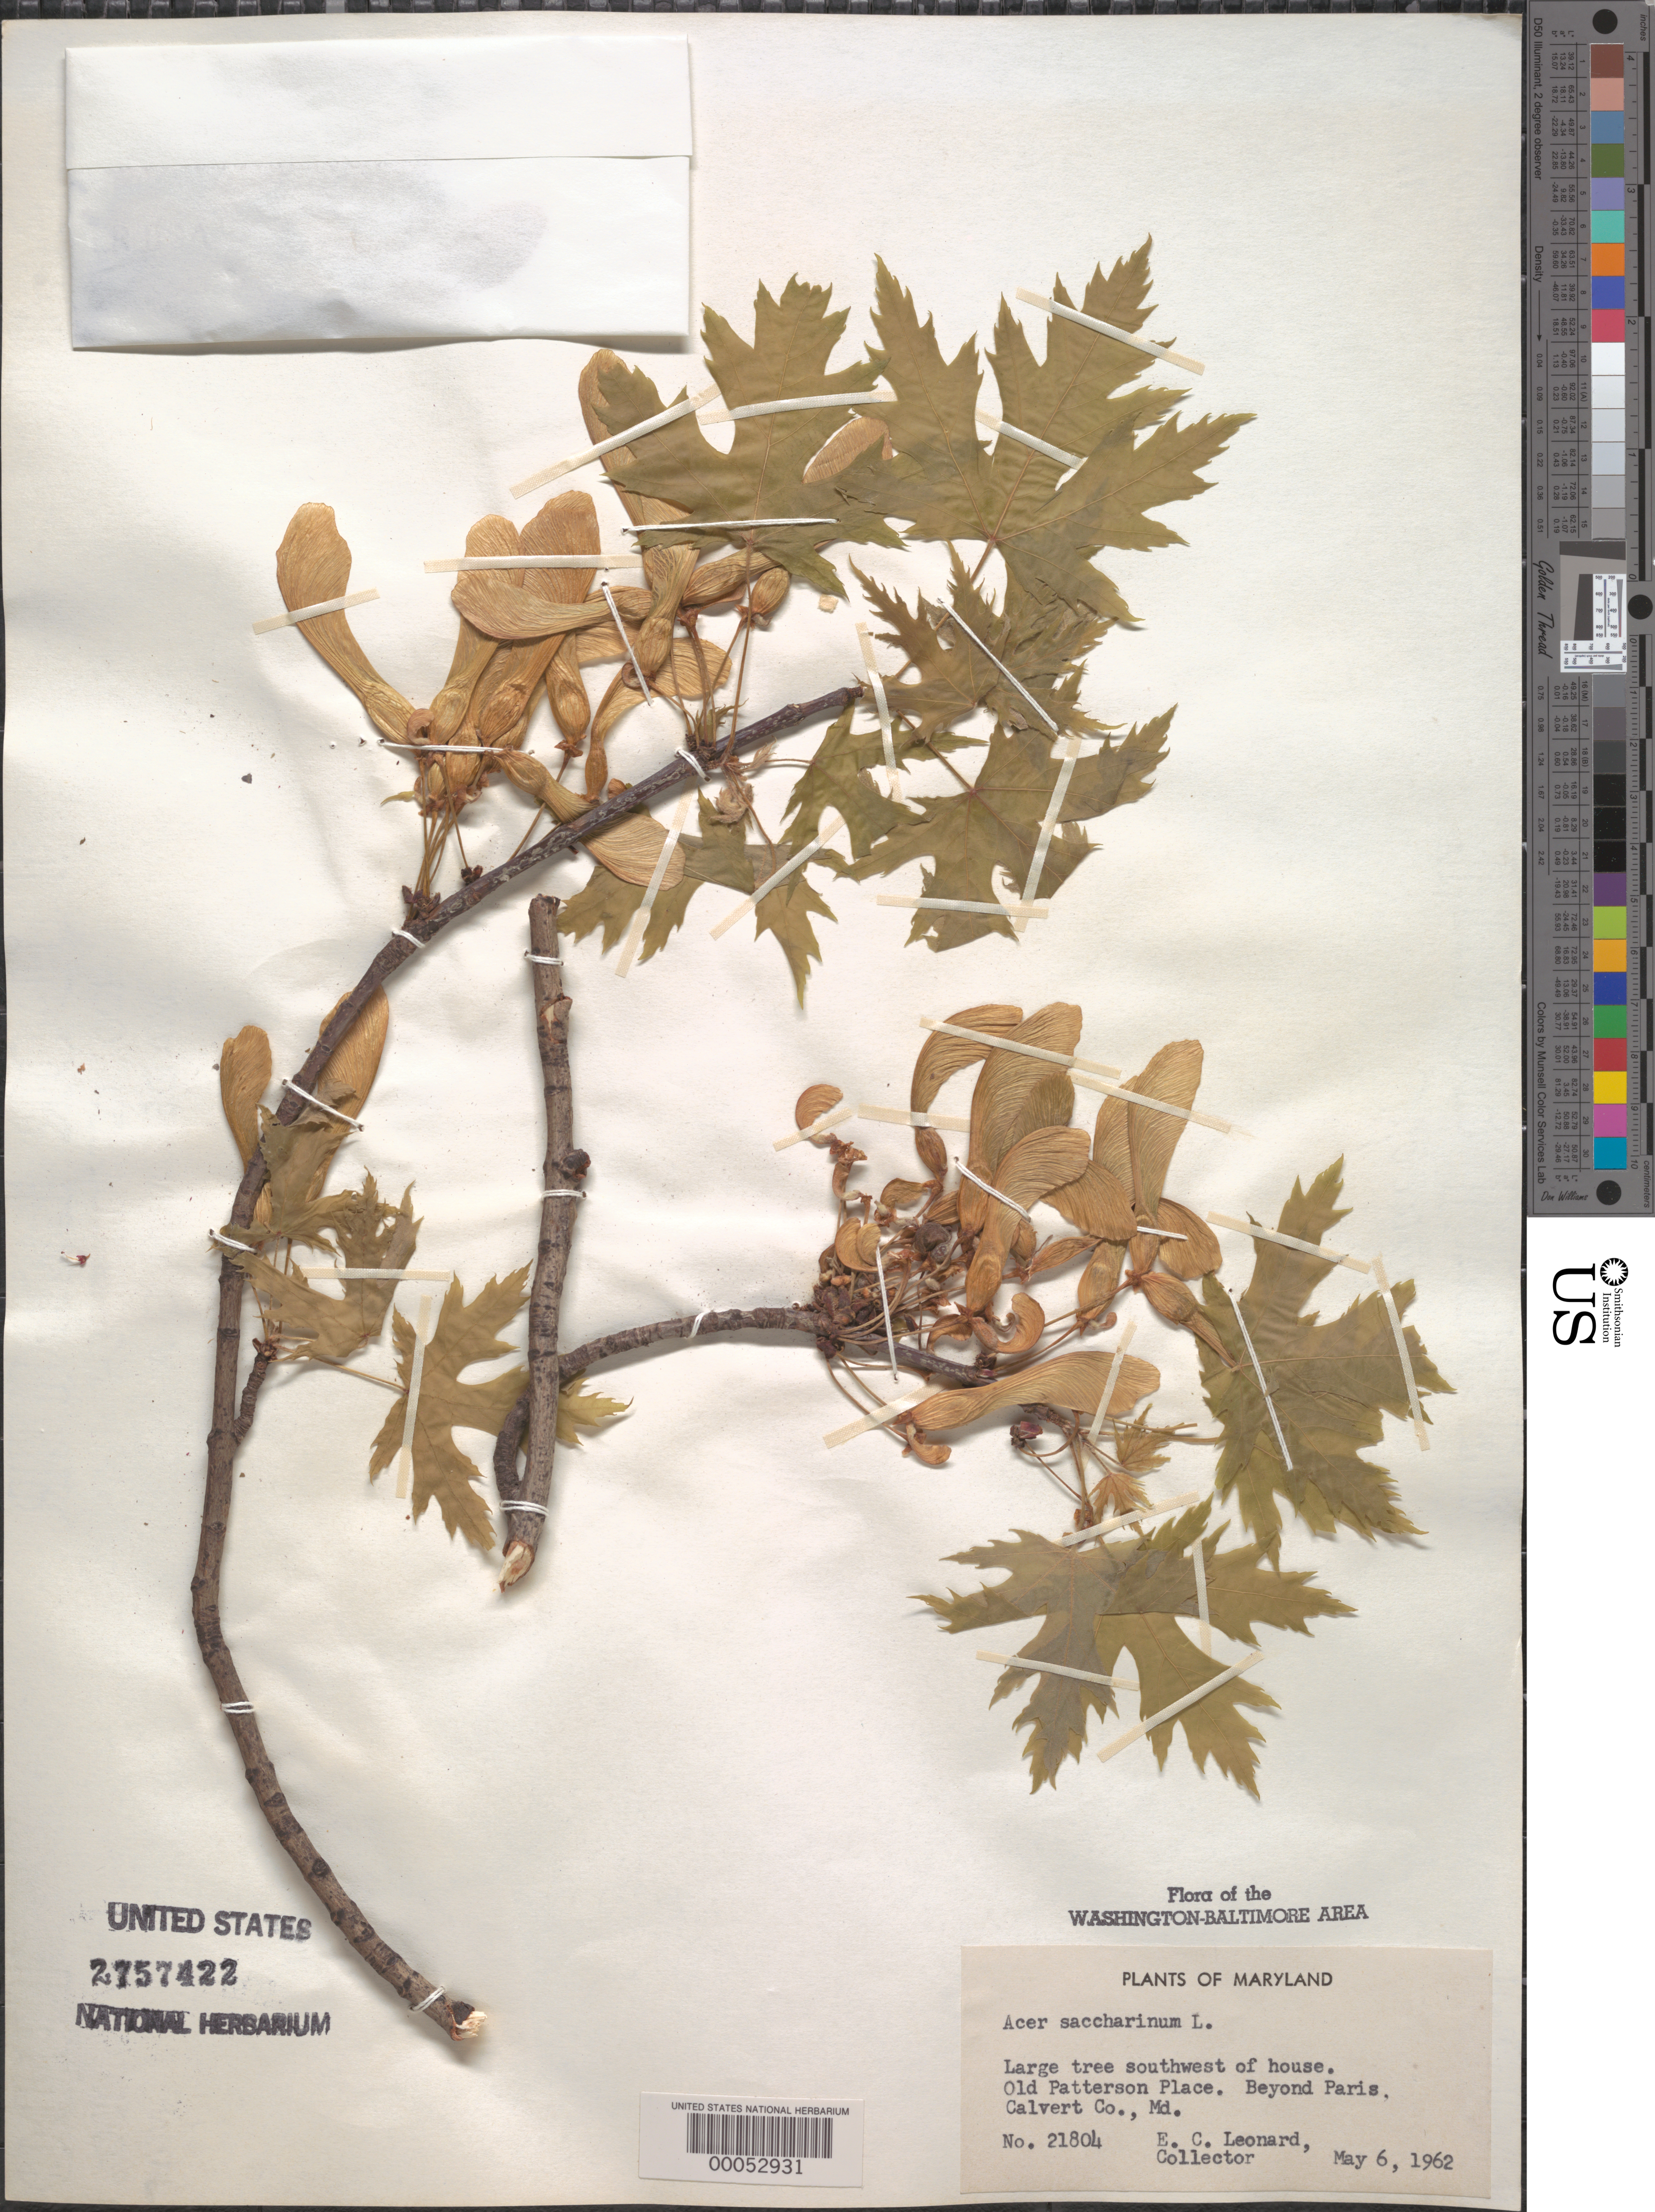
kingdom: Plantae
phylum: Tracheophyta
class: Magnoliopsida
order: Sapindales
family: Sapindaceae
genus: Acer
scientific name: Acer saccharinum subsp. floridanum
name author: (Chapm.) Wesm.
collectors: E. C. Leonard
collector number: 21804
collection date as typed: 06 May 1962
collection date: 1962-05-06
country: United States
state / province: Maryland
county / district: Calvert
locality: Old Patterson Farm, east of Paris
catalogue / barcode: US 2757422